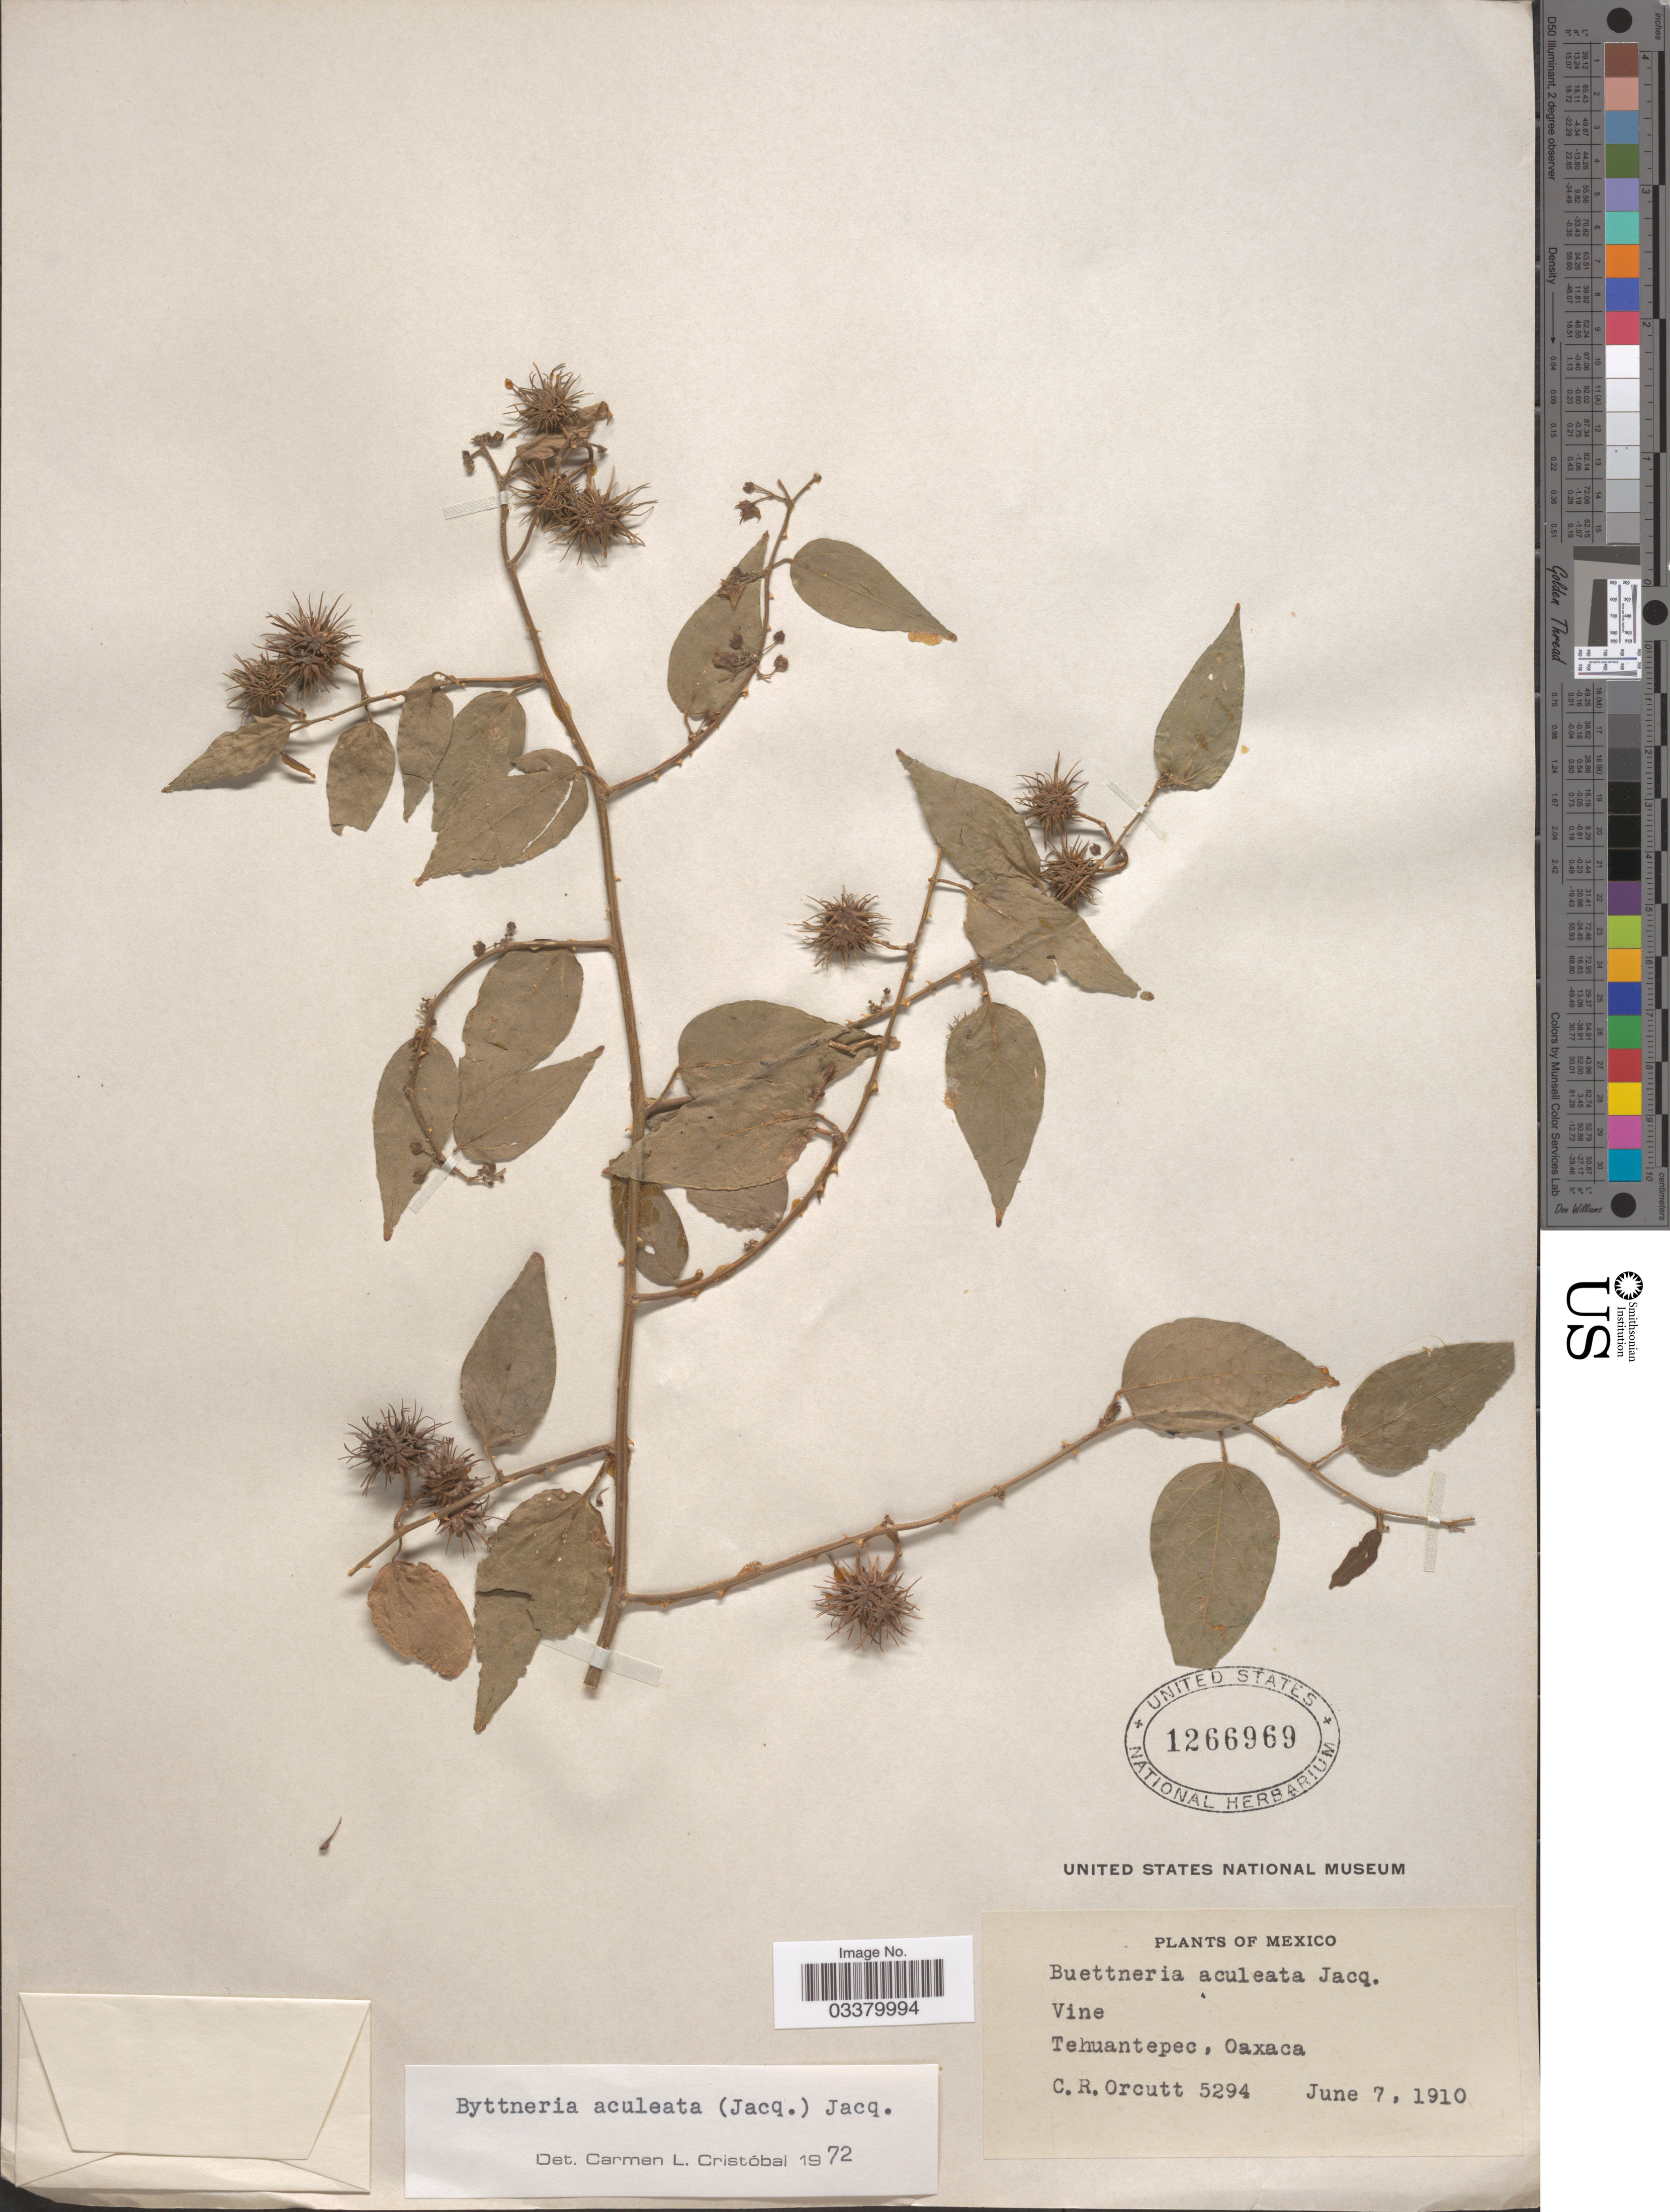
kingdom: Plantae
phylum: Tracheophyta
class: Magnoliopsida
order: Malvales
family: Malvaceae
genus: Byttneria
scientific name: Byttneria aculeata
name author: (Jacq.) Jacq.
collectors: C. R. Orcutt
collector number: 5294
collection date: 1910-06-07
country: Mexico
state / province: Oaxaca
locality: Tehuantepec.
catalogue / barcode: US 1266969